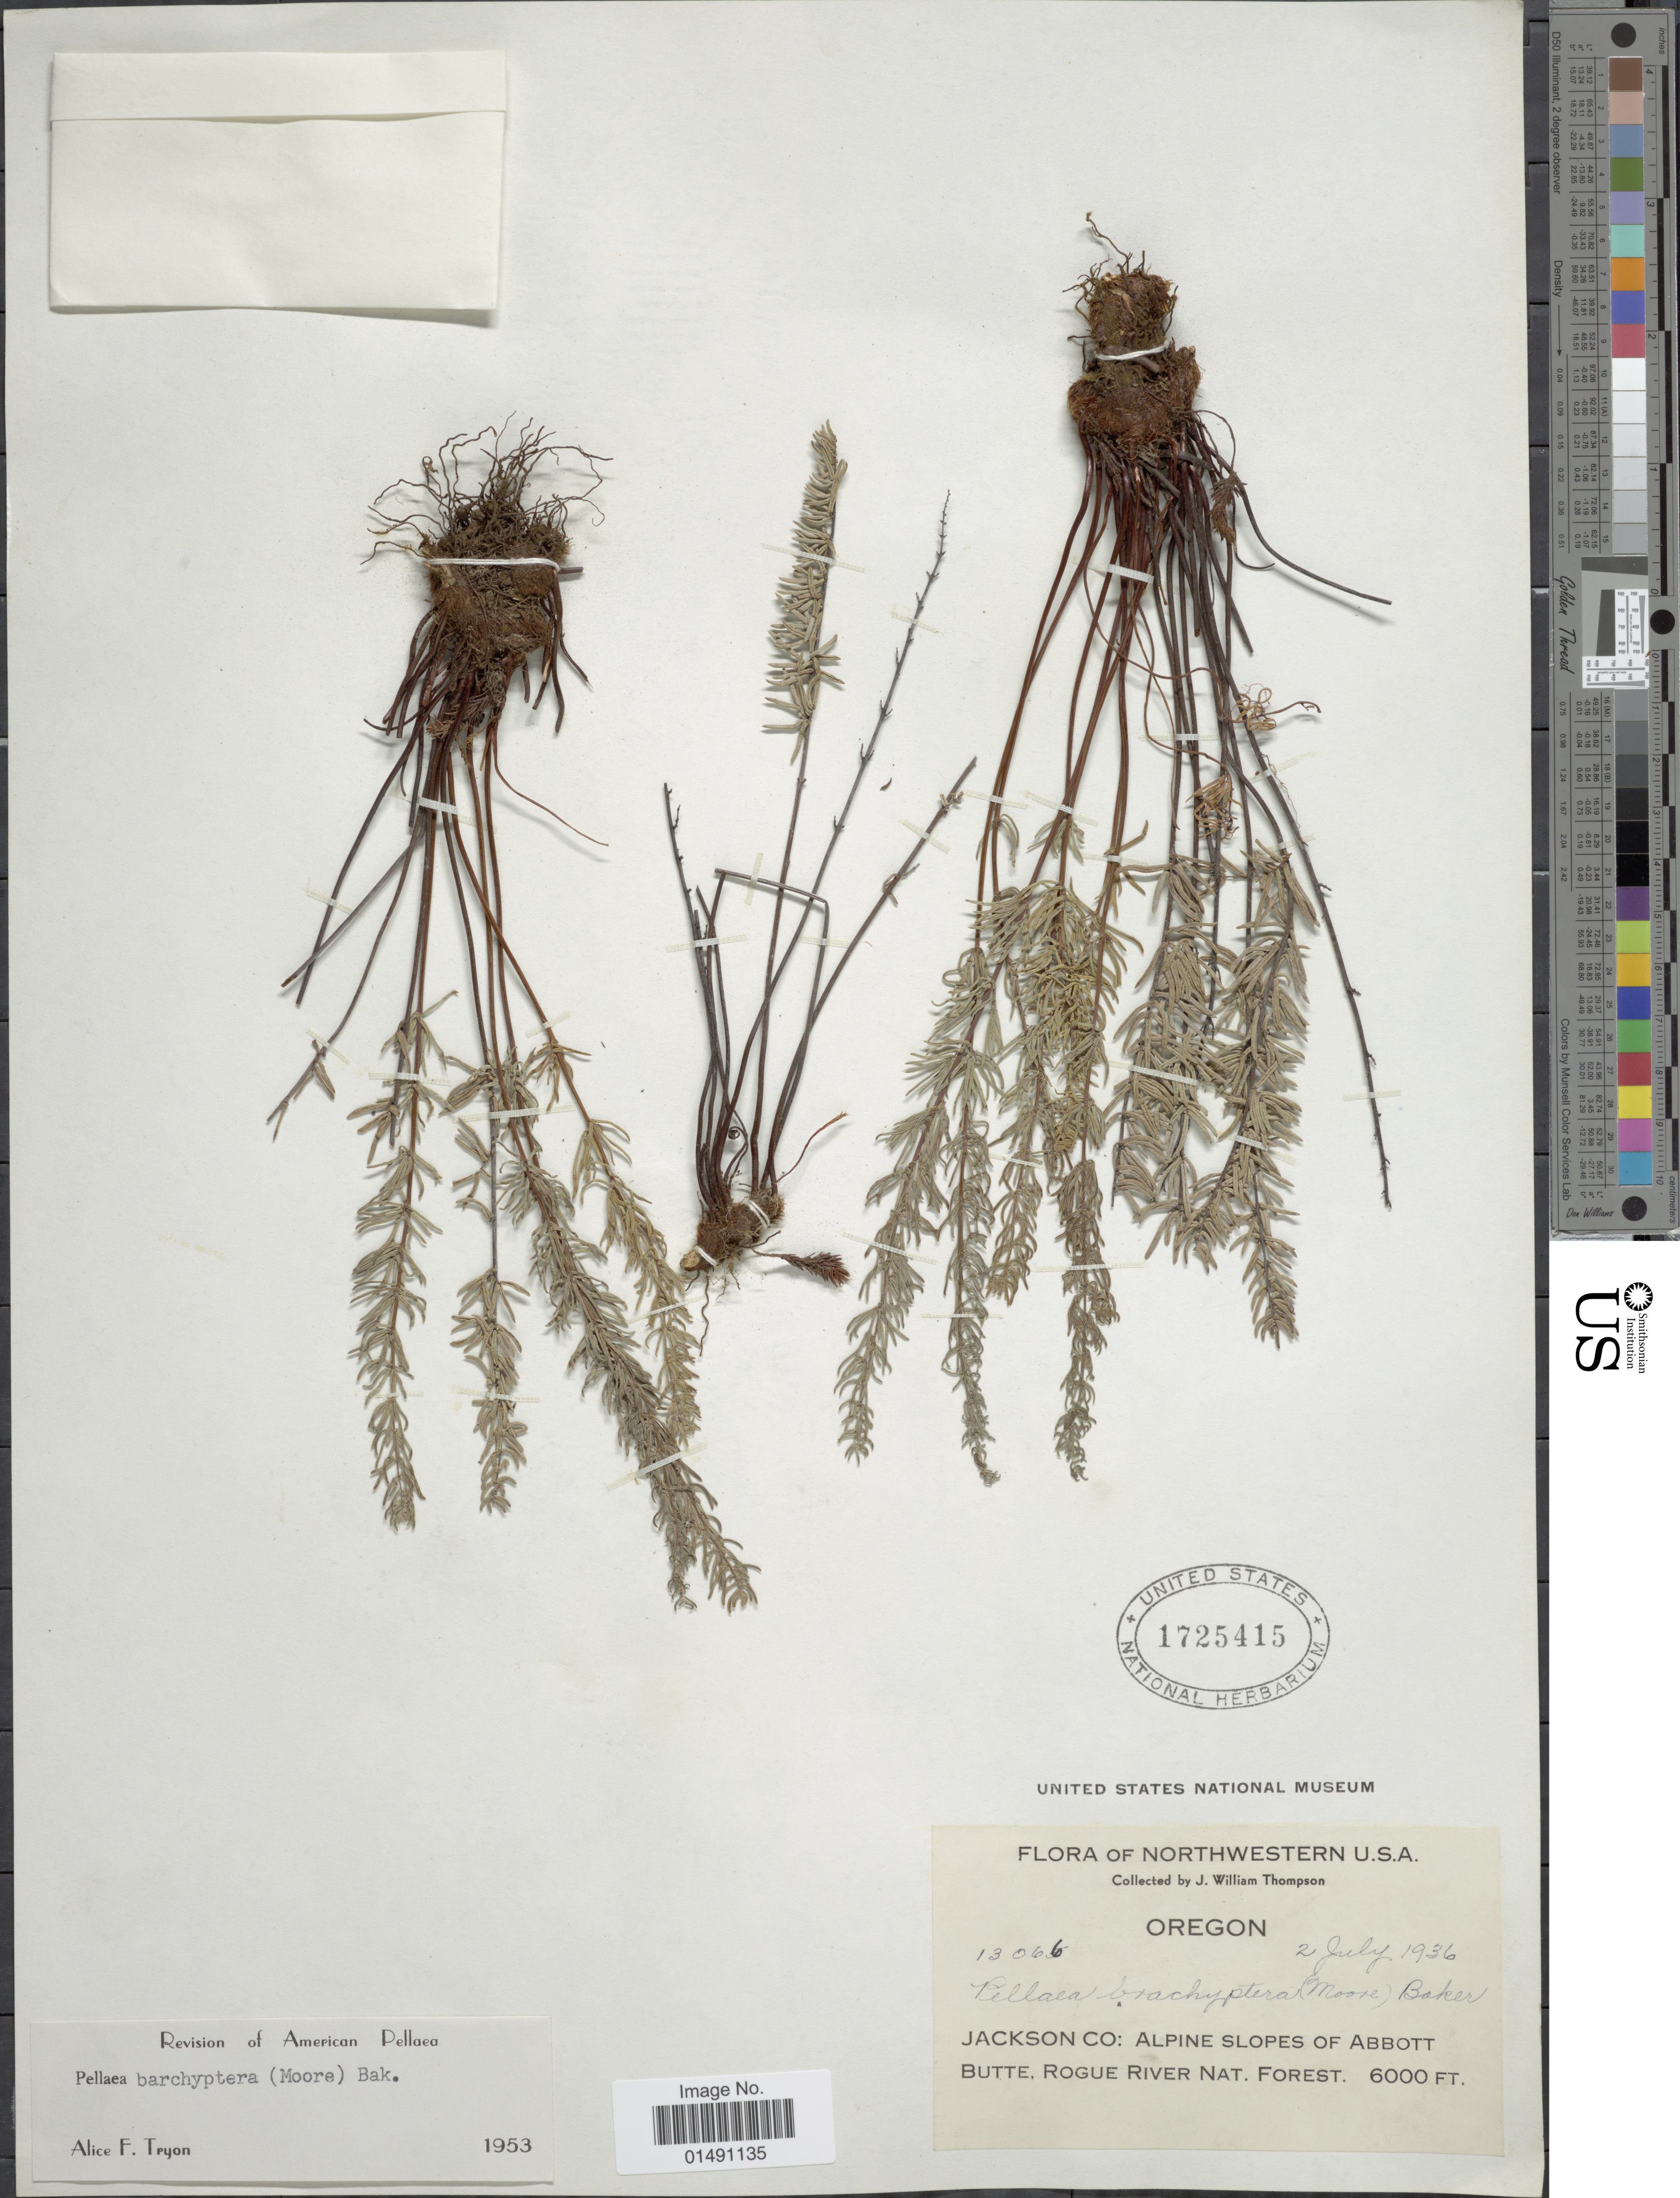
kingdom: Plantae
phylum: Tracheophyta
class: Polypodiopsida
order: Polypodiales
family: Pteridaceae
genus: Pellaea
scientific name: Pellaea brachyptera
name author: (T. Moore) Baker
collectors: J. W. Thompson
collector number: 13066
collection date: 1936-07-02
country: United States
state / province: Oregon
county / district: Jackson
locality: Northwestern U.S.A. Jackson Co: Alpine slopes of Aboot Butte, Rogue River Nat. Forest.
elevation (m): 1829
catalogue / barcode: US 1725415